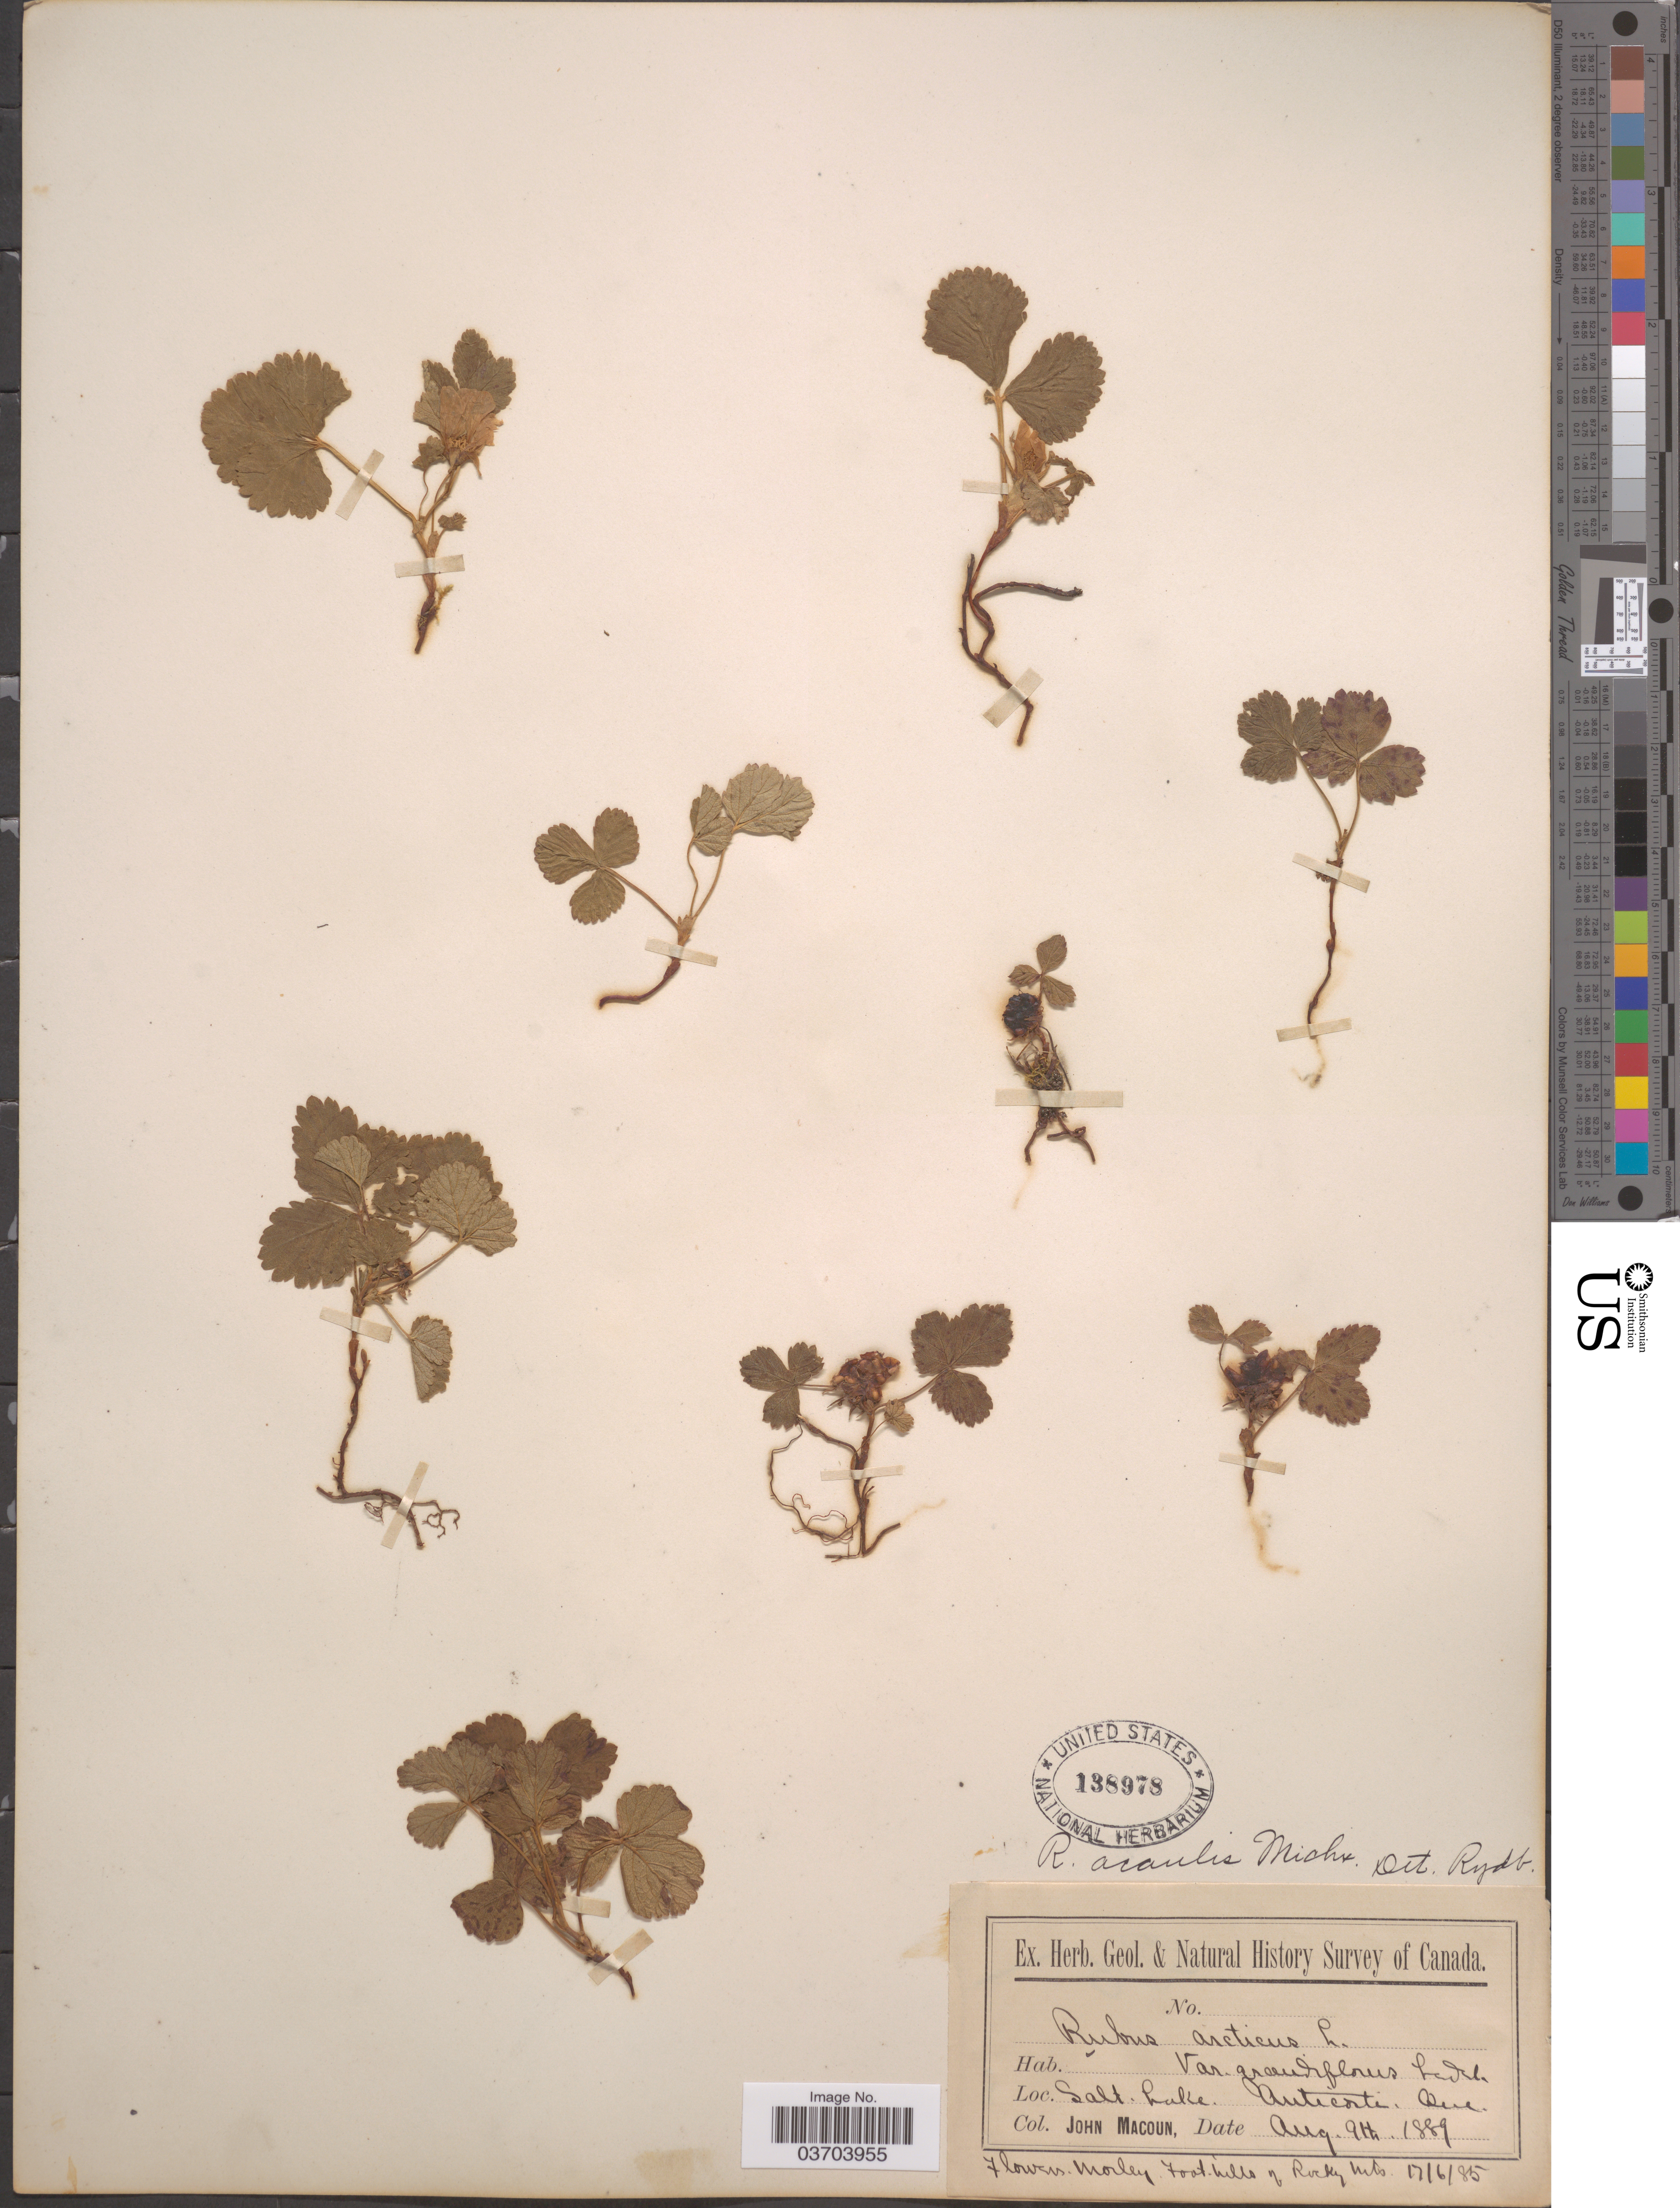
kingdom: Plantae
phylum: Tracheophyta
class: Magnoliopsida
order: Rosales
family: Rosaceae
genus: Rubus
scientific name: Rubus acaulis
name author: Michx.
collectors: J. Macoun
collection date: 1889-08-09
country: Canada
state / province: Quebec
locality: Salt Lake. Anticosti. Morley, Foothills of Rocky Mts.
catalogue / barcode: US 138978